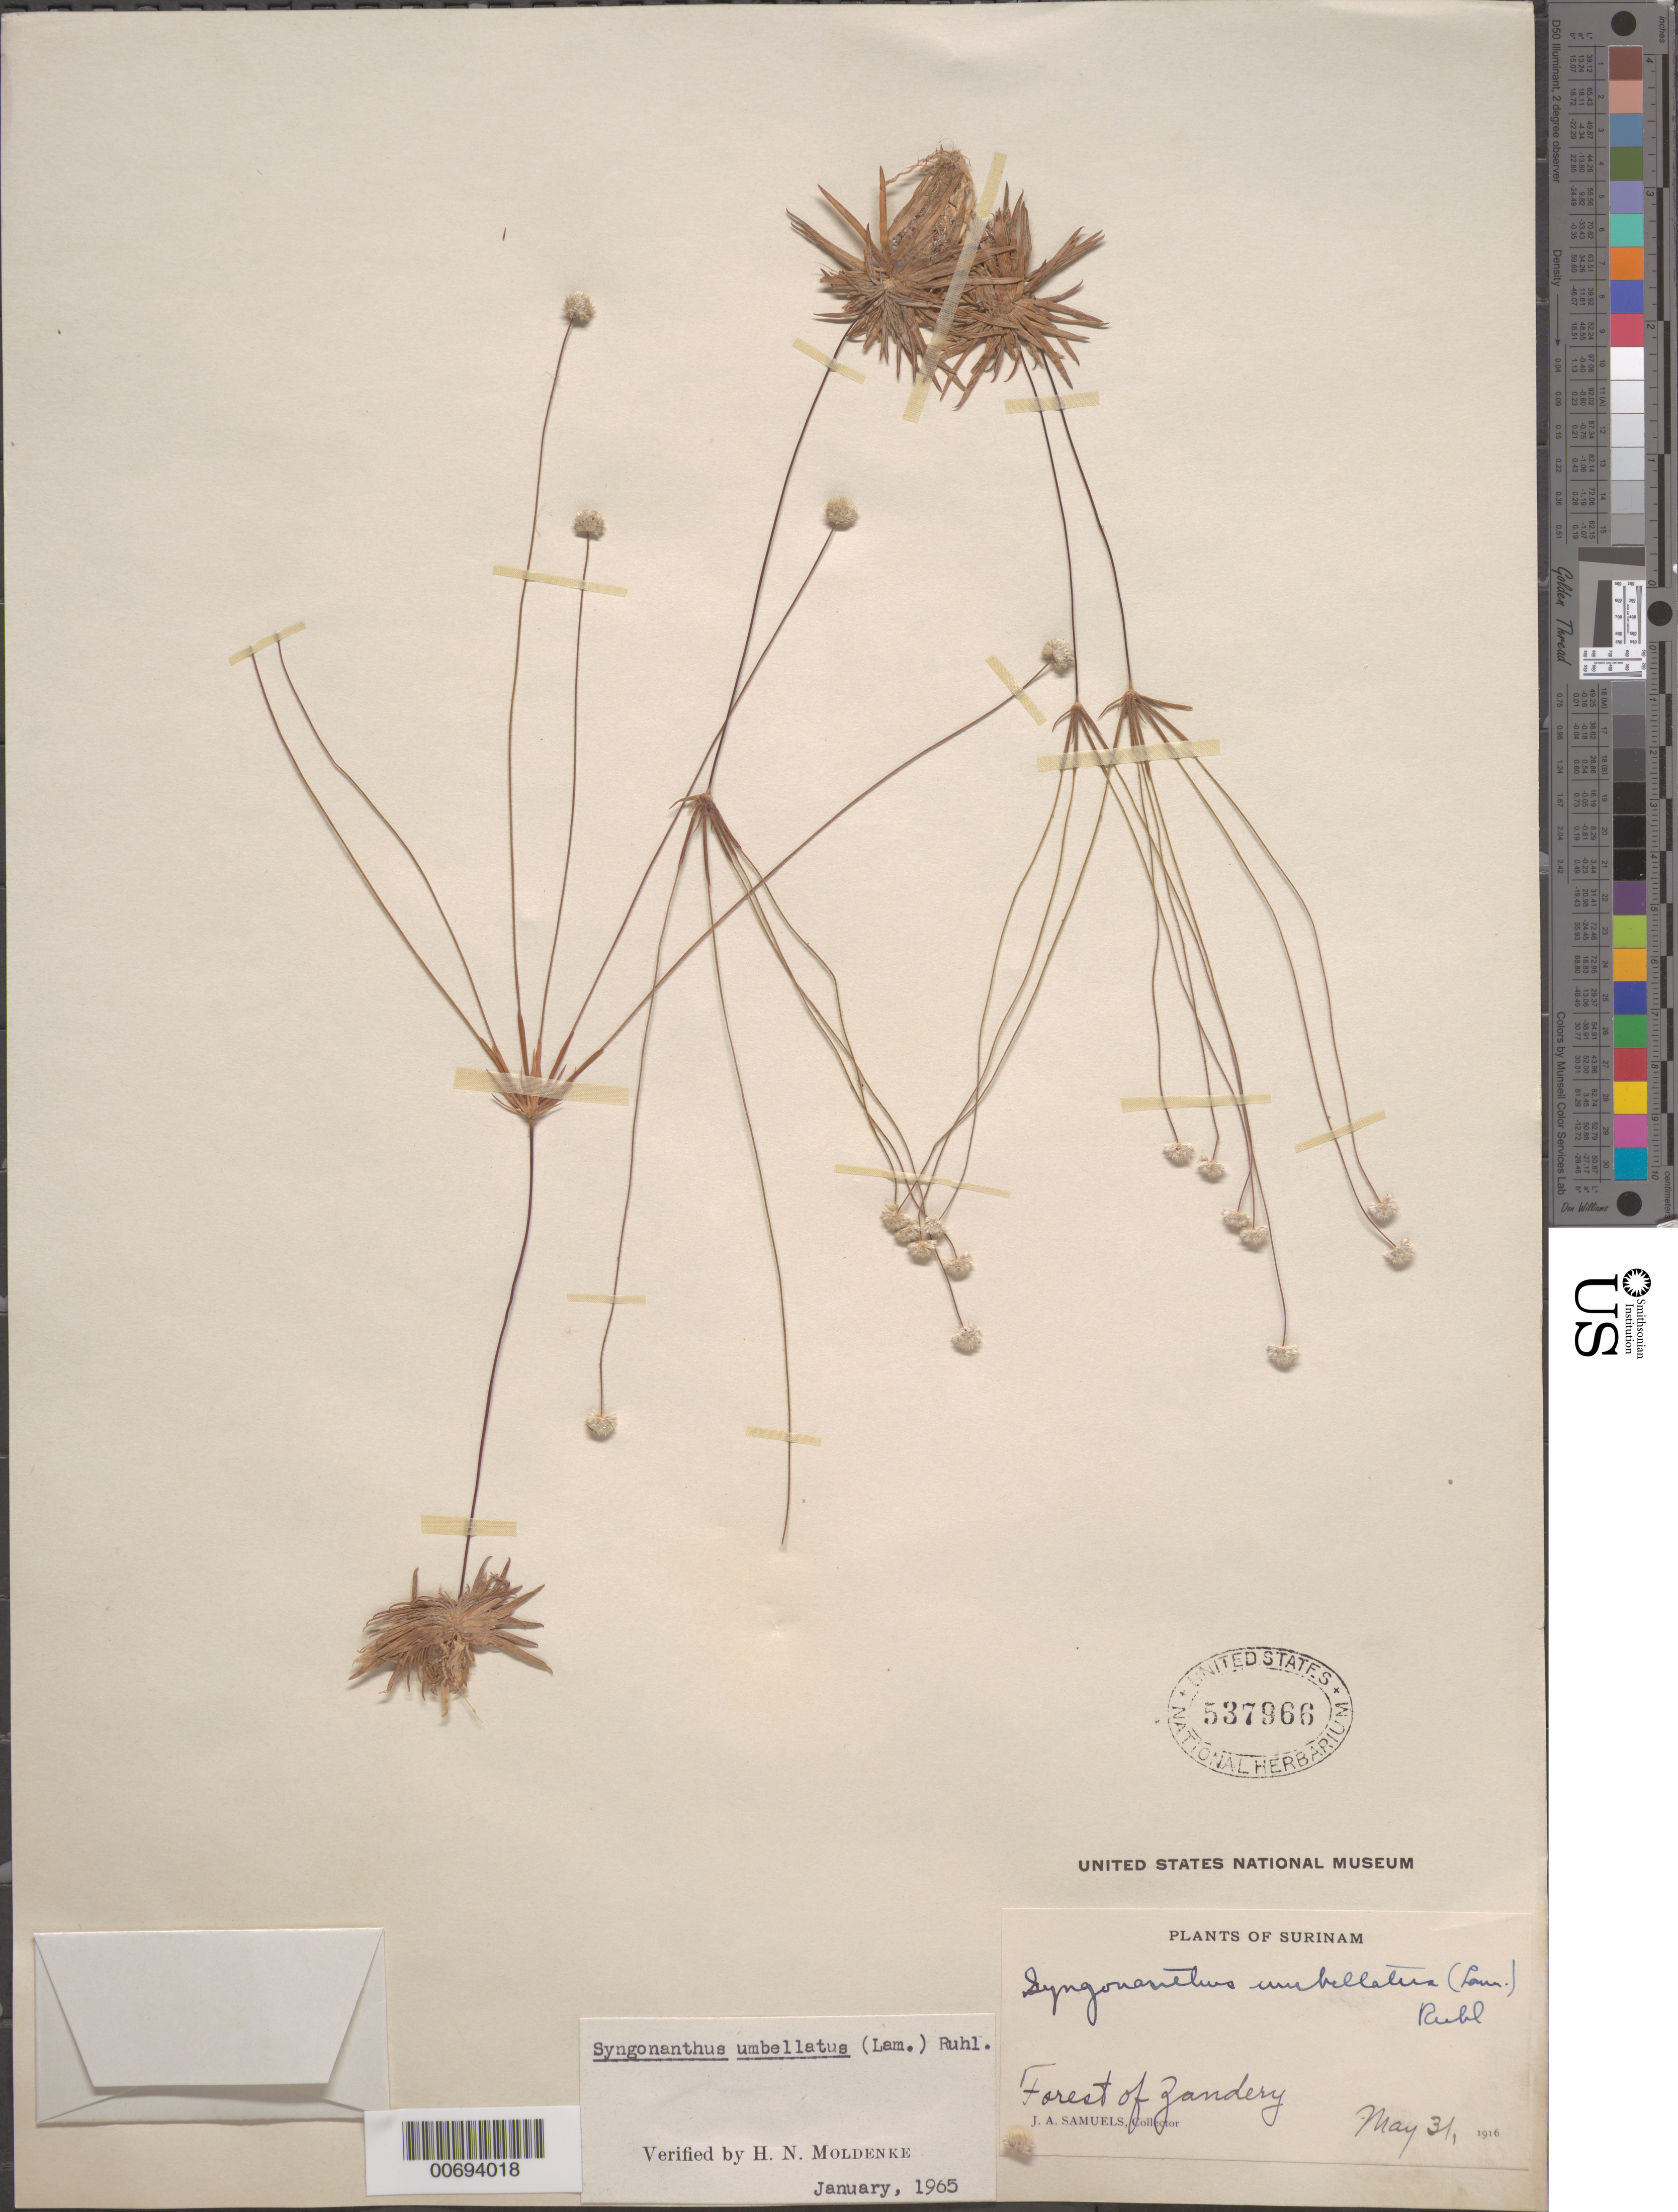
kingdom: Plantae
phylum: Tracheophyta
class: Liliopsida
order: Poales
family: Eriocaulaceae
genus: Syngonanthus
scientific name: Syngonanthus umbellatus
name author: (Lam.) Ruhland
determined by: Moldenke, H. N.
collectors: J. A. Samuels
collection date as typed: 31-May-16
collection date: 1916-05-31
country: Suriname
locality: Forest of Zandery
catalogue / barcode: US 537966